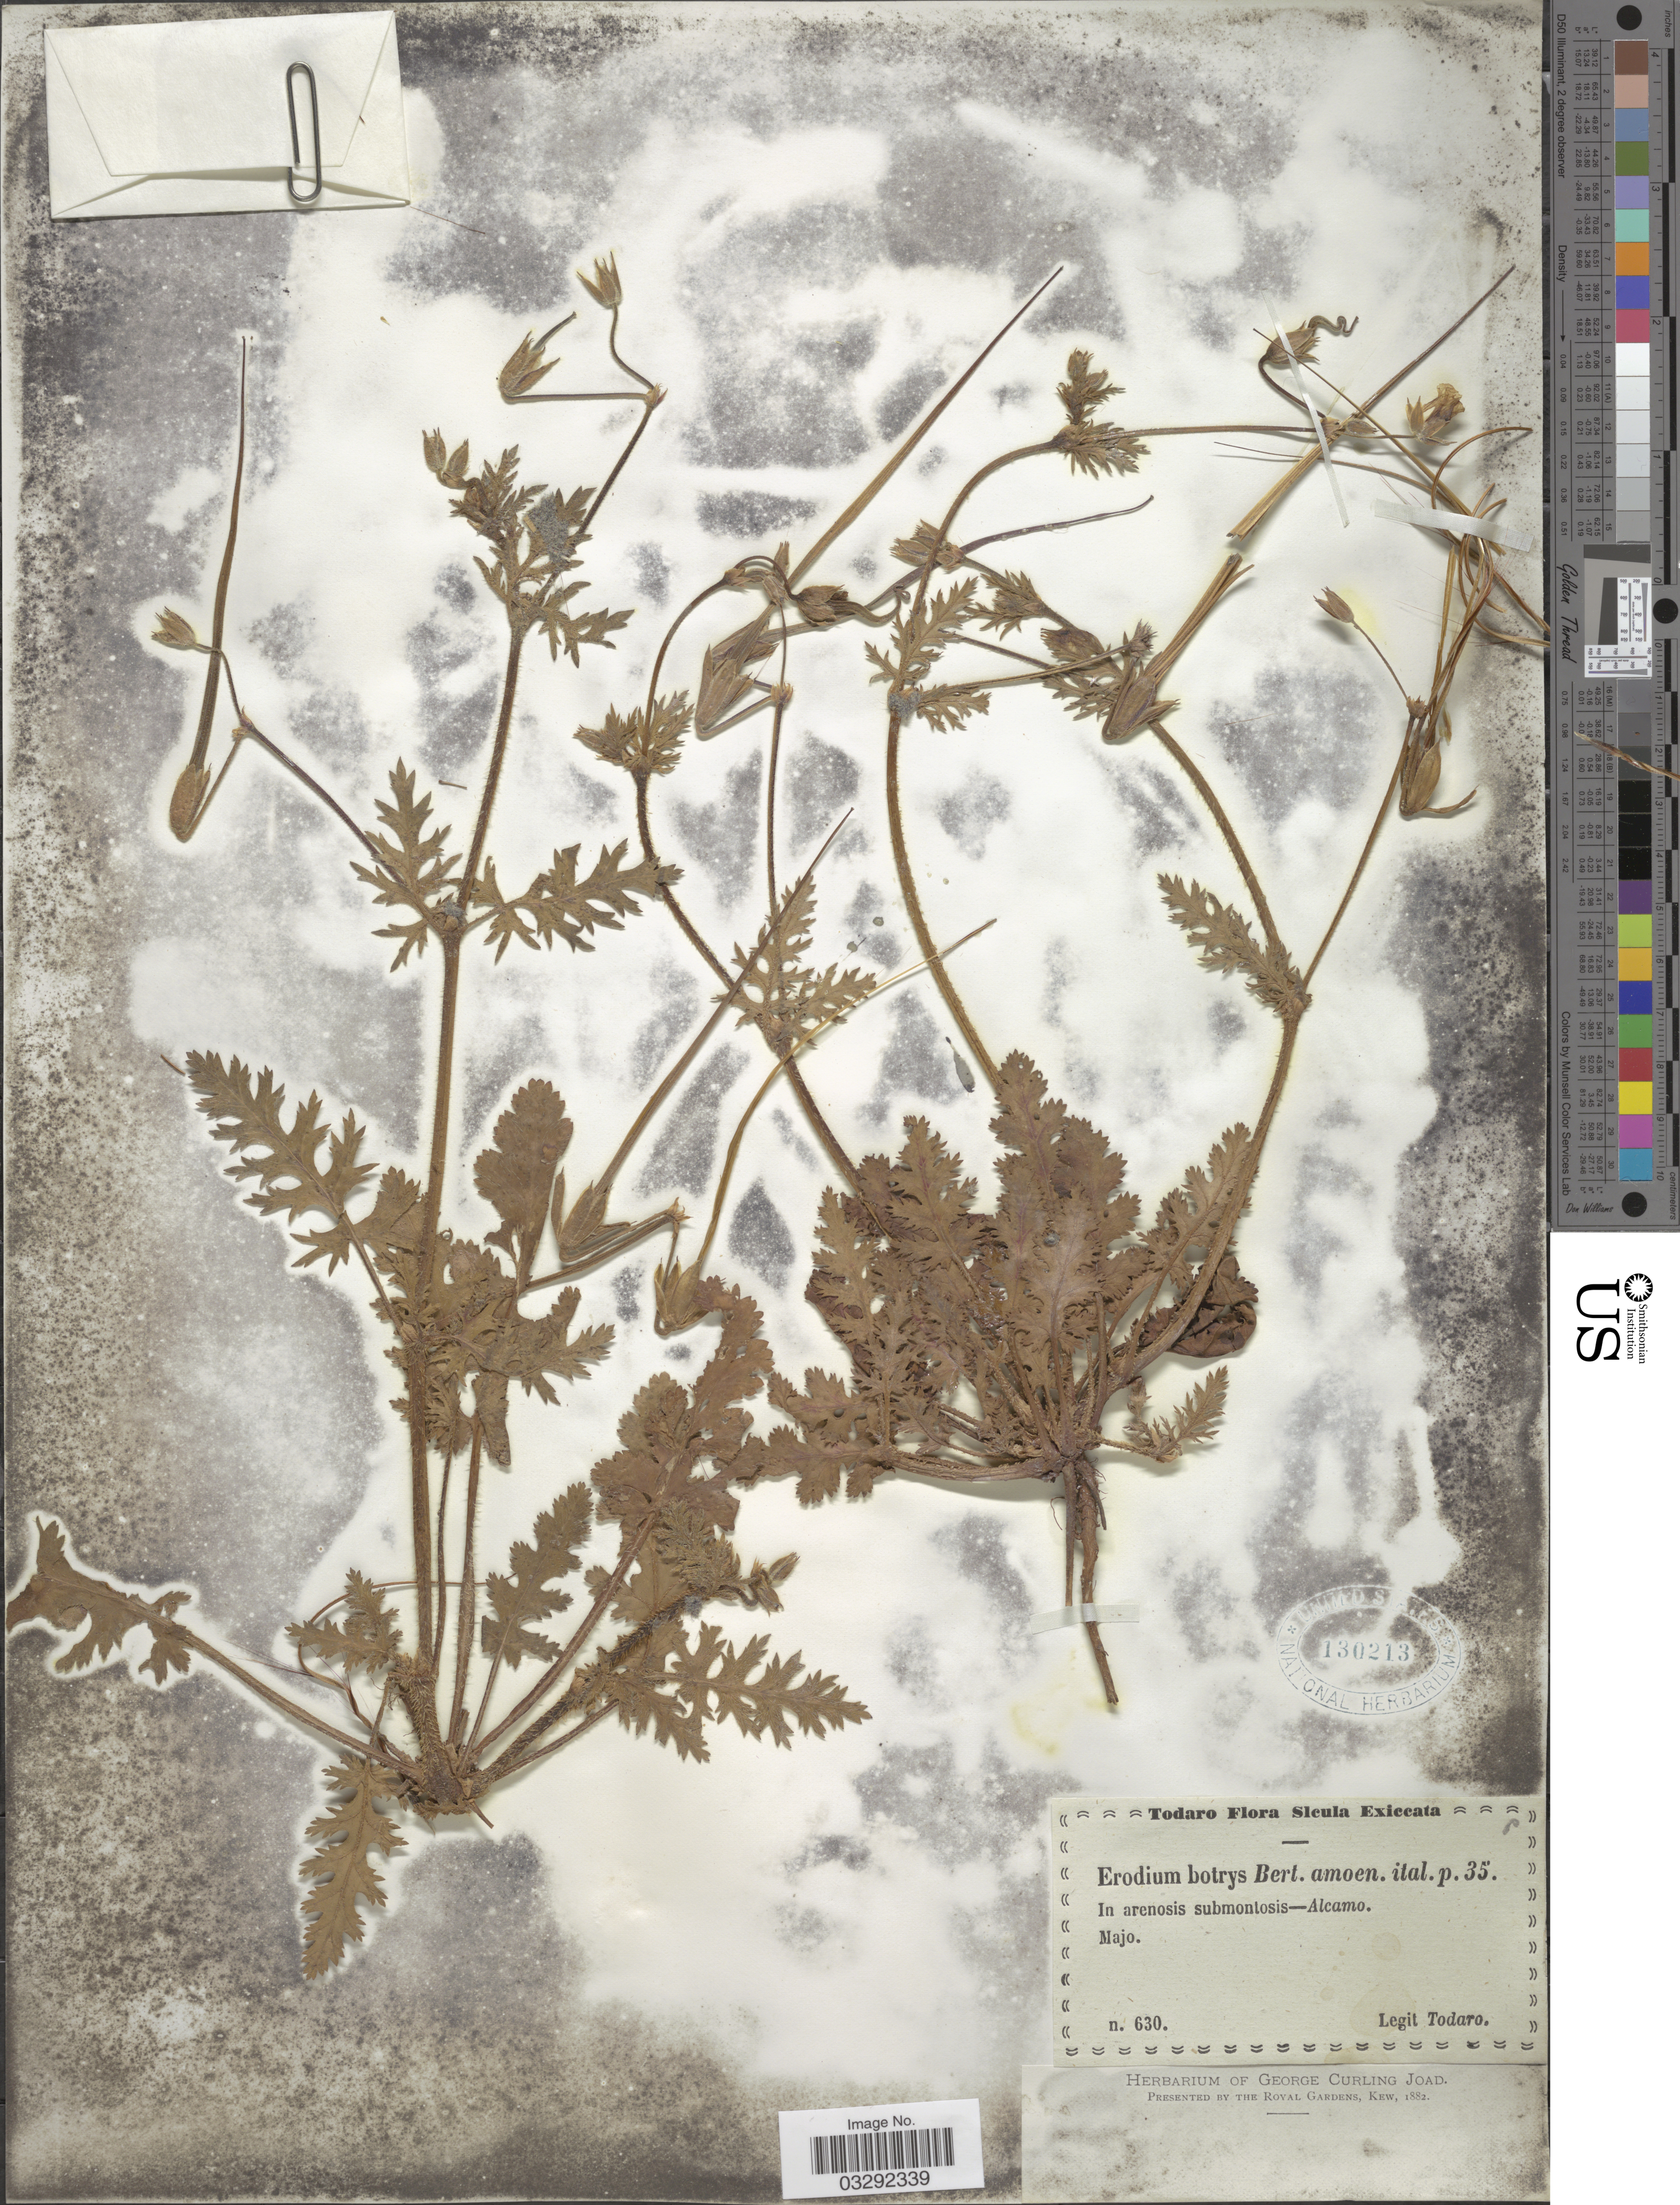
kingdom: Plantae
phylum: Tracheophyta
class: Magnoliopsida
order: Geraniales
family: Geraniaceae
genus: Erodium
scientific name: Erodium botrys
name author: (Cav.) Bertol.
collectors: Todaro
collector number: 630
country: Italy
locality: Sicula. Alcamo.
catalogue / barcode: US 130213